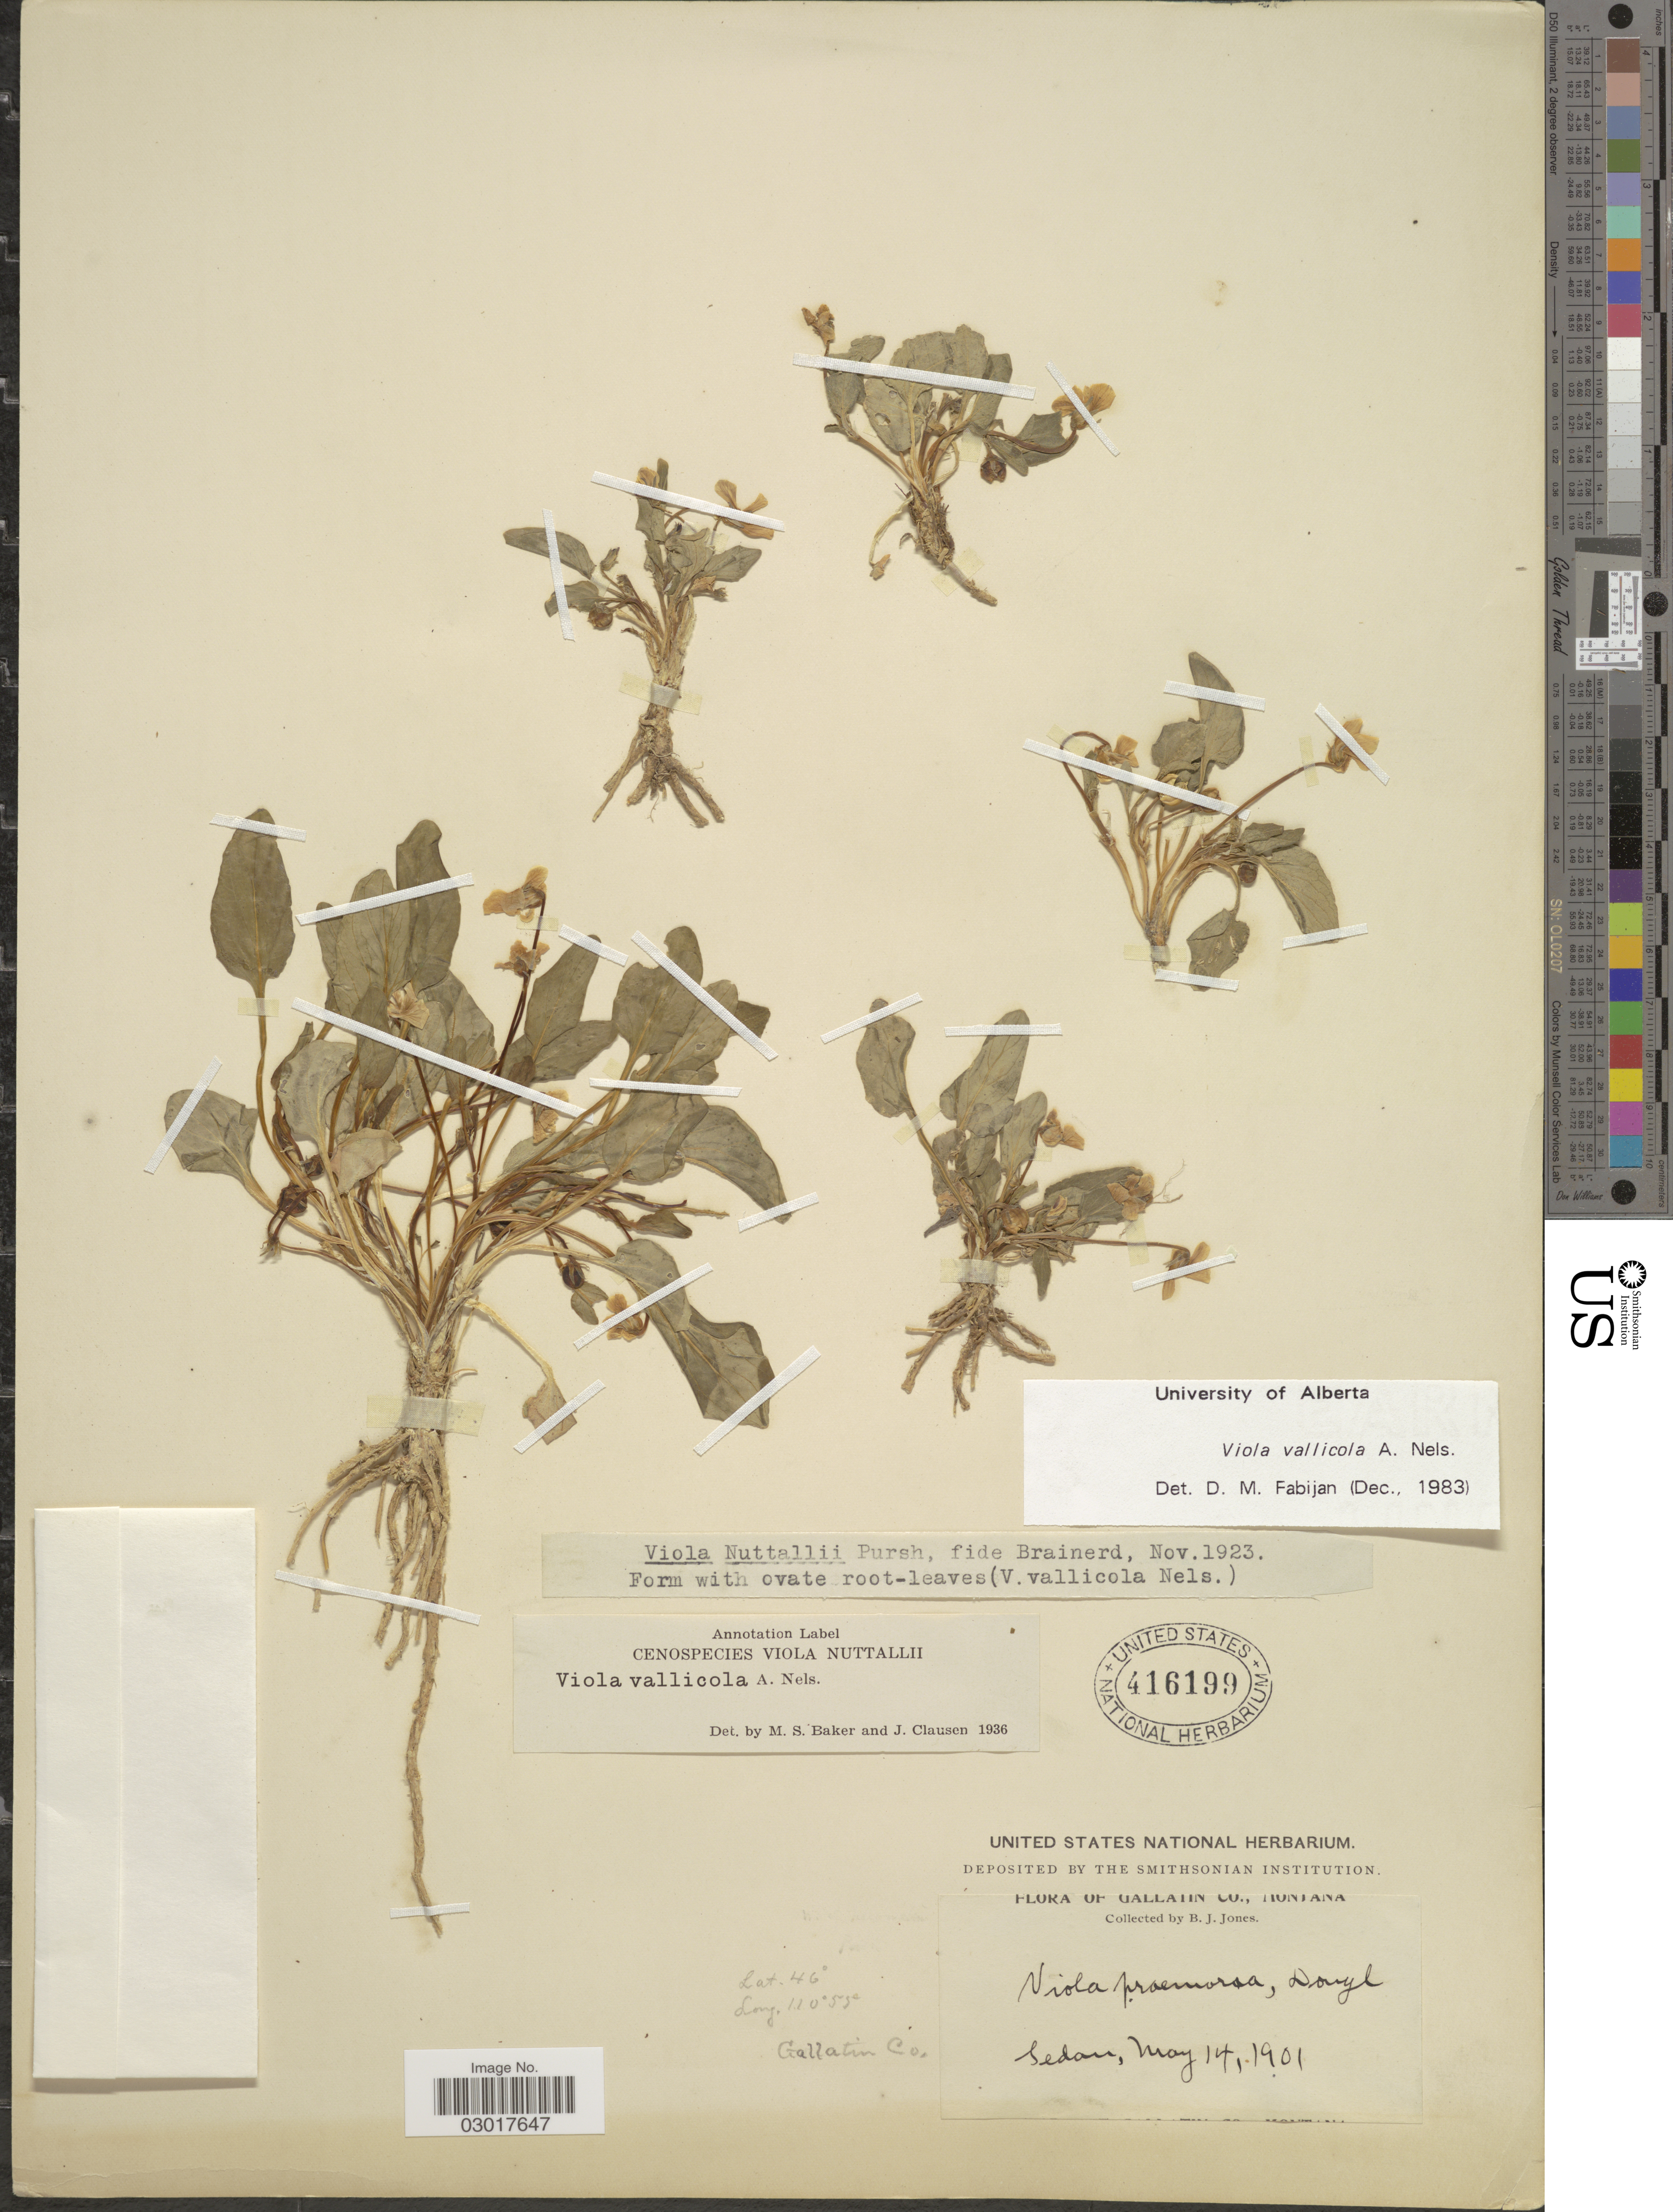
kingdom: Plantae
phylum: Tracheophyta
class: Magnoliopsida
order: Malpighiales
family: Violaceae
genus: Viola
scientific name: Viola vallicola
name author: A. Nelson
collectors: B. Jones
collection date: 1901-05-14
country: United States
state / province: Montana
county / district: Gallatin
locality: Sedan.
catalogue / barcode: US 416199